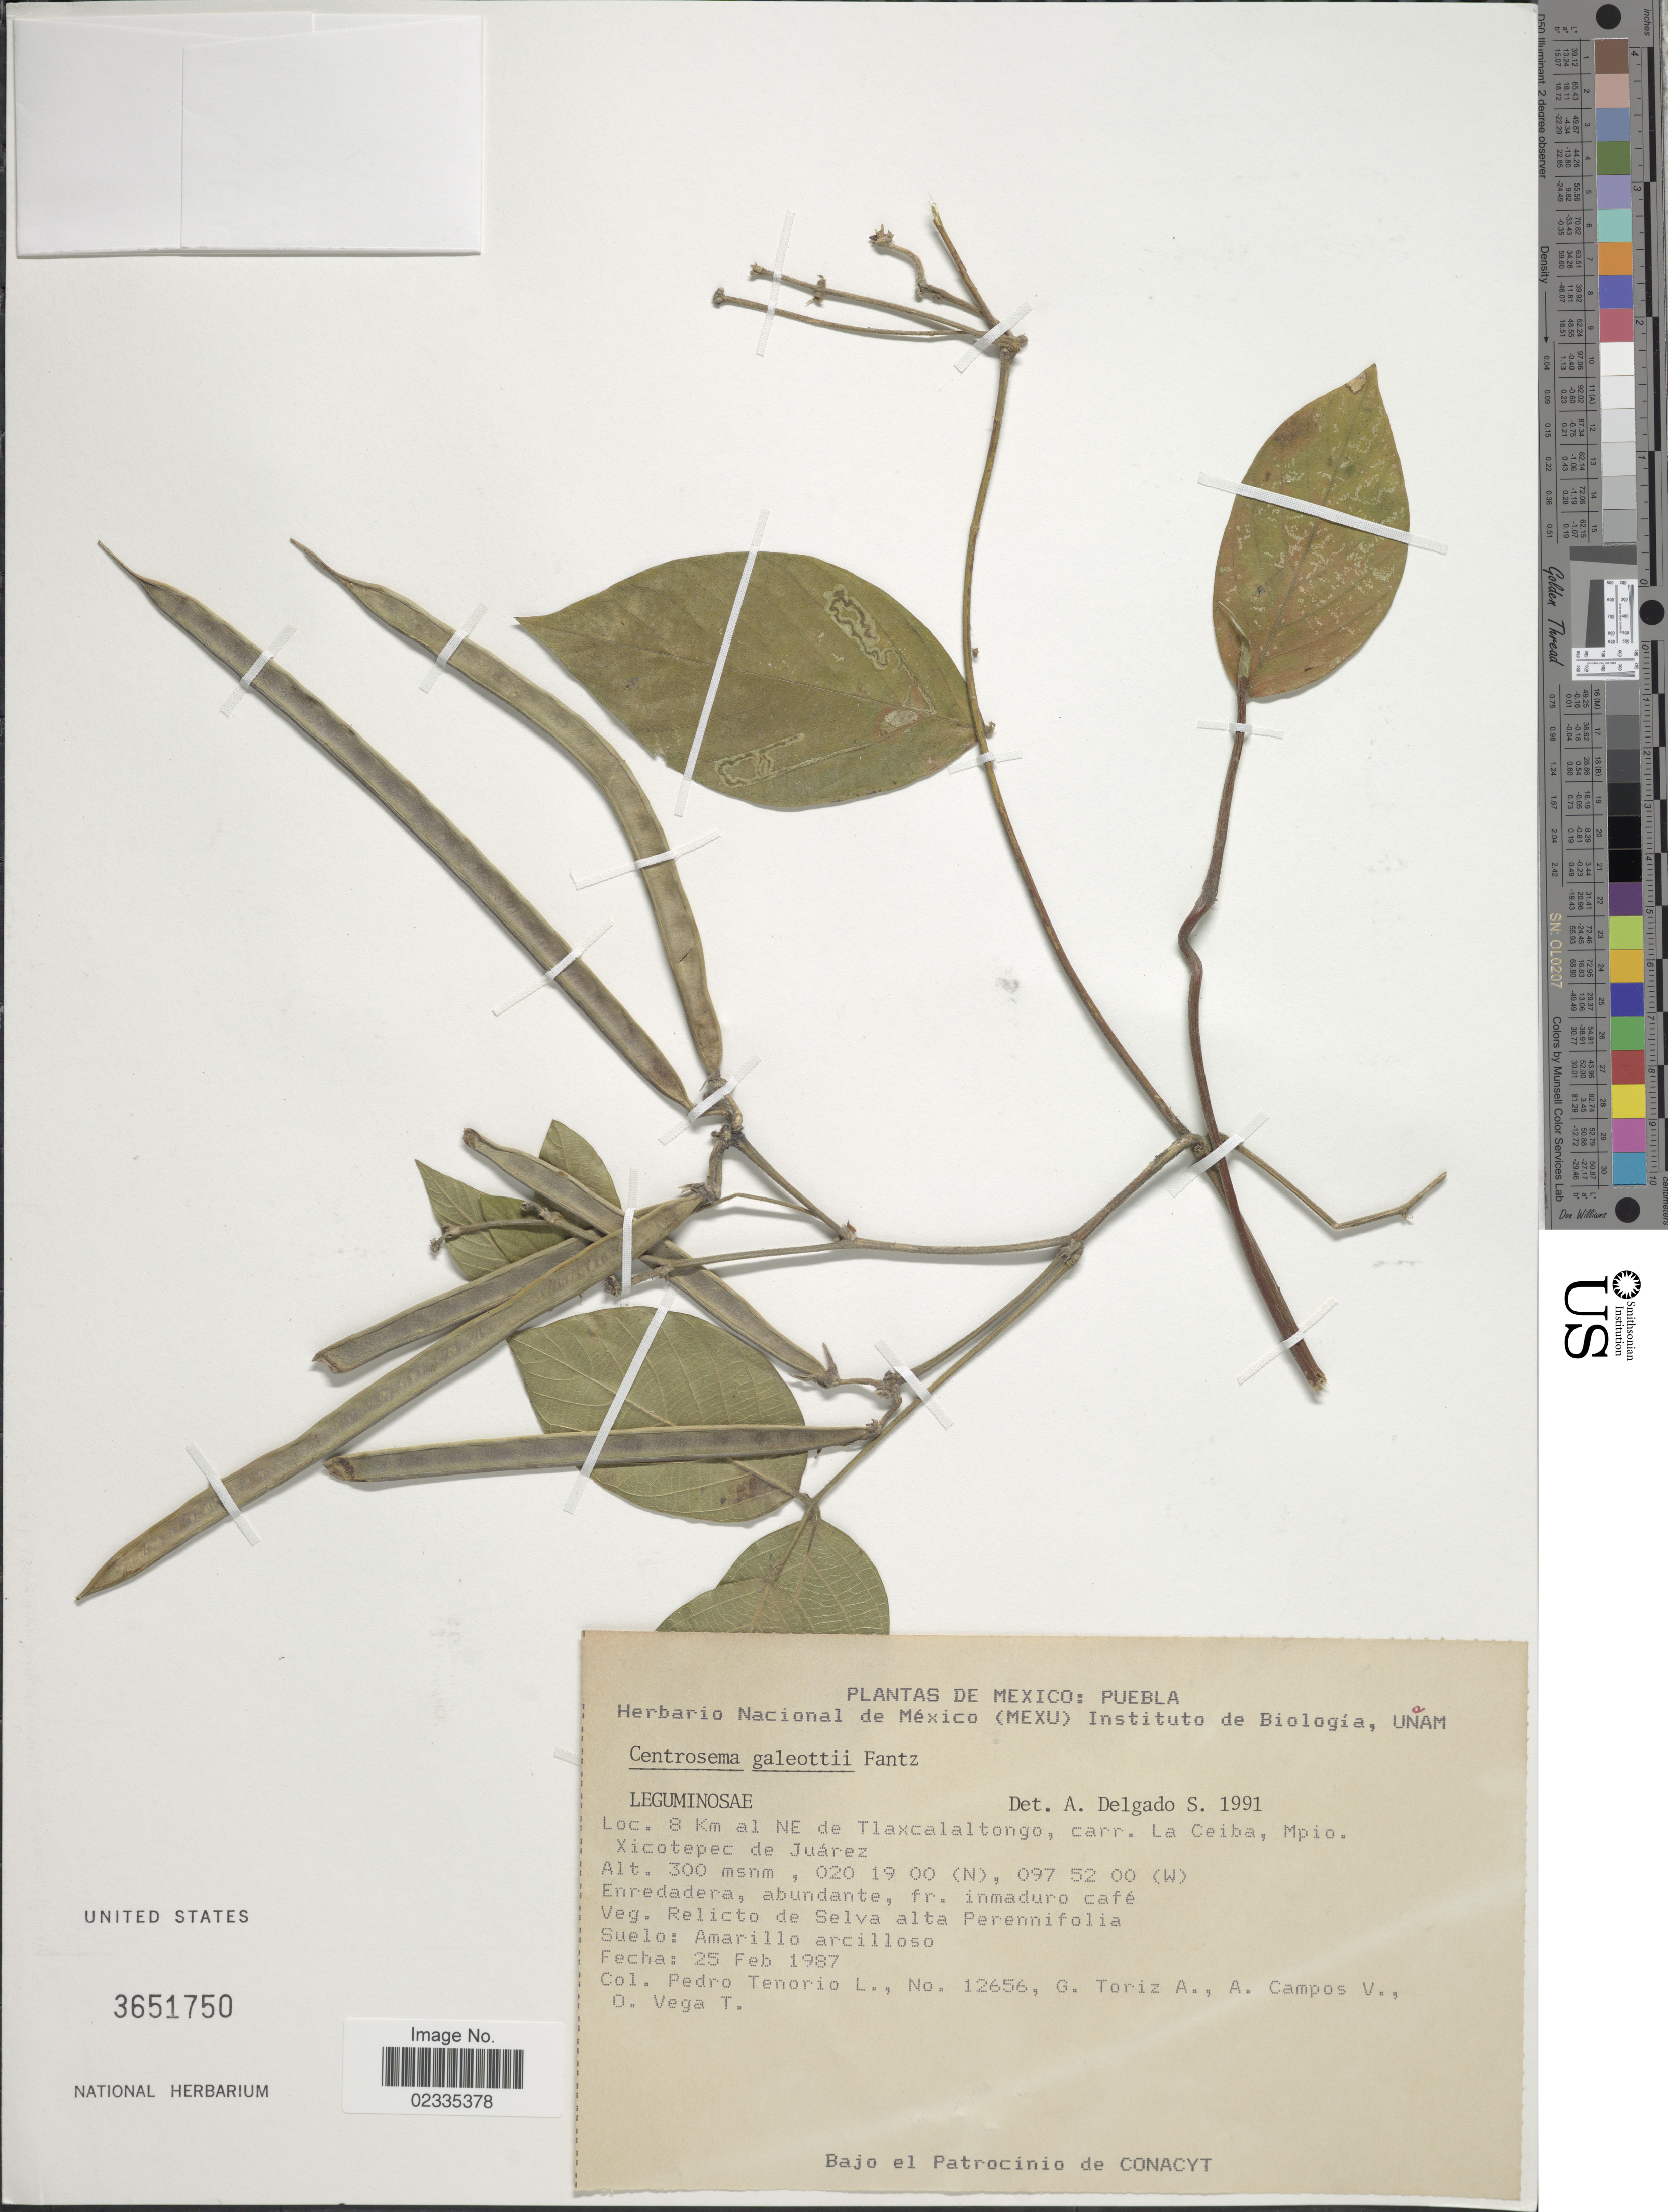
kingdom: Plantae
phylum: Tracheophyta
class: Magnoliopsida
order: Fabales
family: Fabaceae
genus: Centrosema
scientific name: Centrosema galeottii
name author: Fantz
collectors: P. Tenorio L., G. Toriz A., A. Campos V. & O. Vega T.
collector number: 12656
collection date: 1987-02-25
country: Mexico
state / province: Puebla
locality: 8 Km al NE de Tlaxcalaltongo, carr. La Ceiba, Mpio. Xicotepec de Juarez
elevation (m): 300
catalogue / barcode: US 3651750